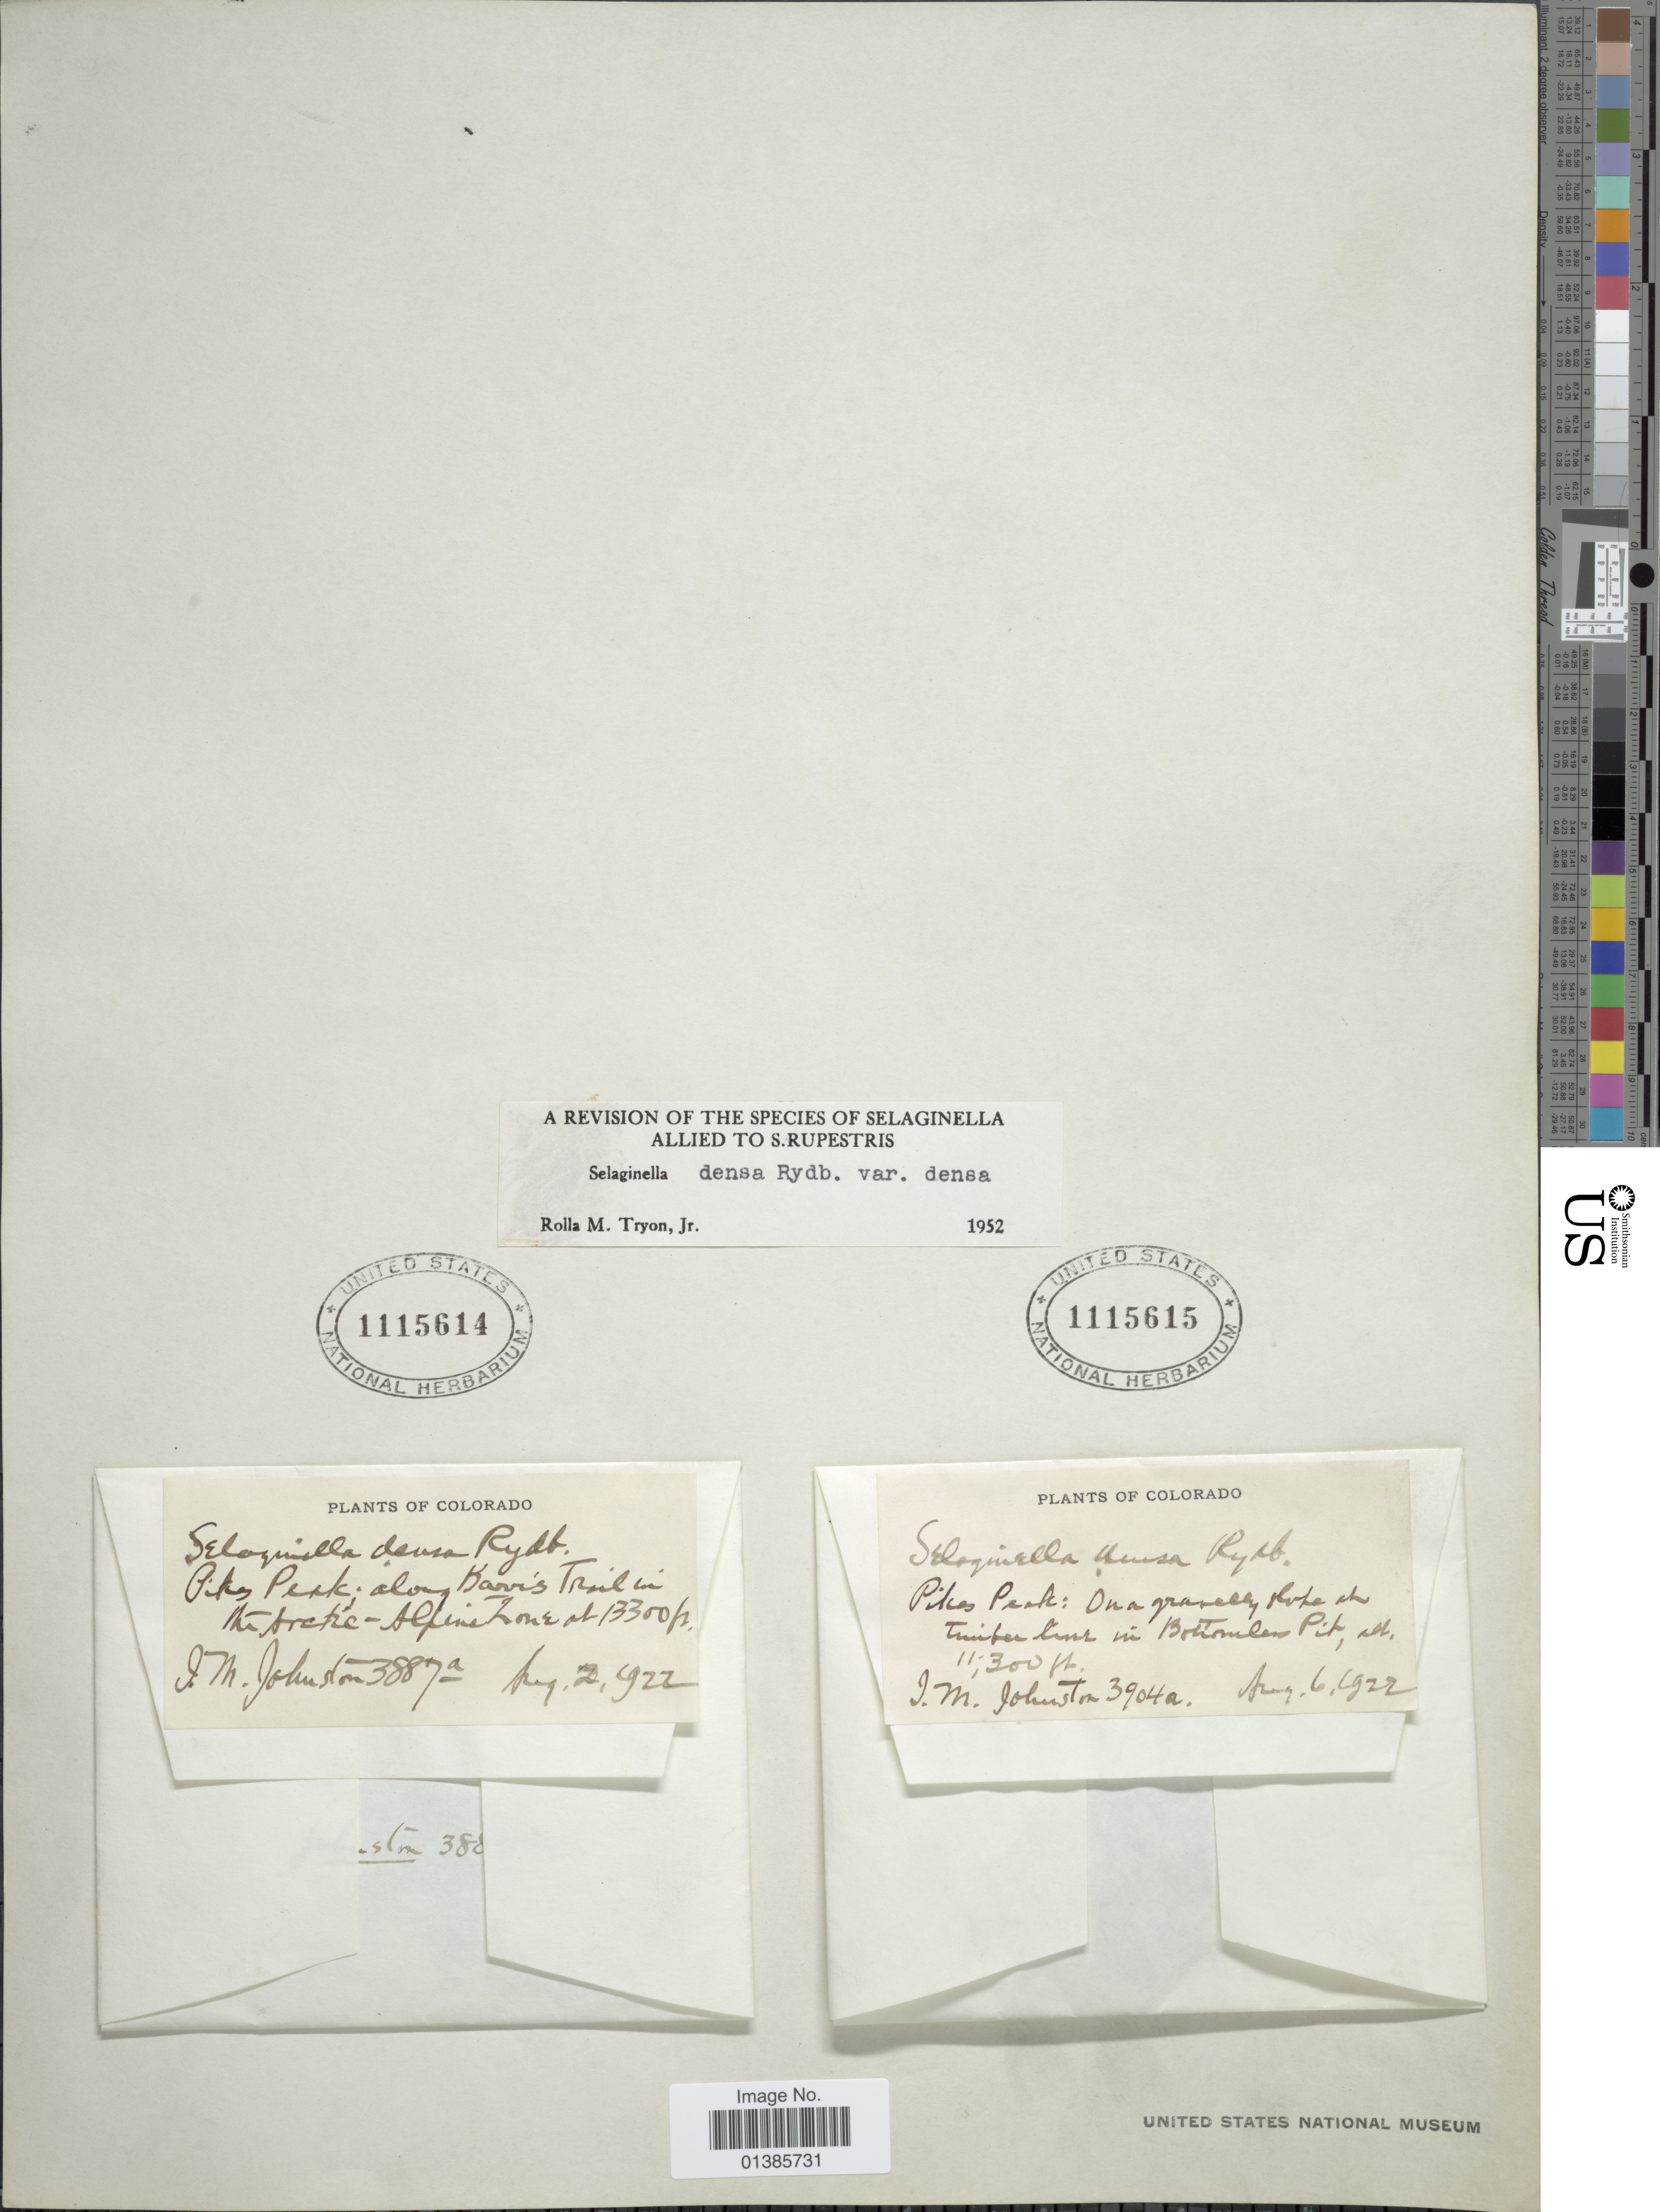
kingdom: Plantae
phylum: Tracheophyta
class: Lycopodiopsida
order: Selaginellales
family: Selaginellaceae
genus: Selaginella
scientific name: Selaginella densa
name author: Rydb.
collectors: I.M. Johnston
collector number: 3904a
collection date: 1922-08-06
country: United States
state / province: Colorado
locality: Pikes Peak: On a gravelly slope at Timber line in Bottomless Pit.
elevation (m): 3444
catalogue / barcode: US 1115615-2